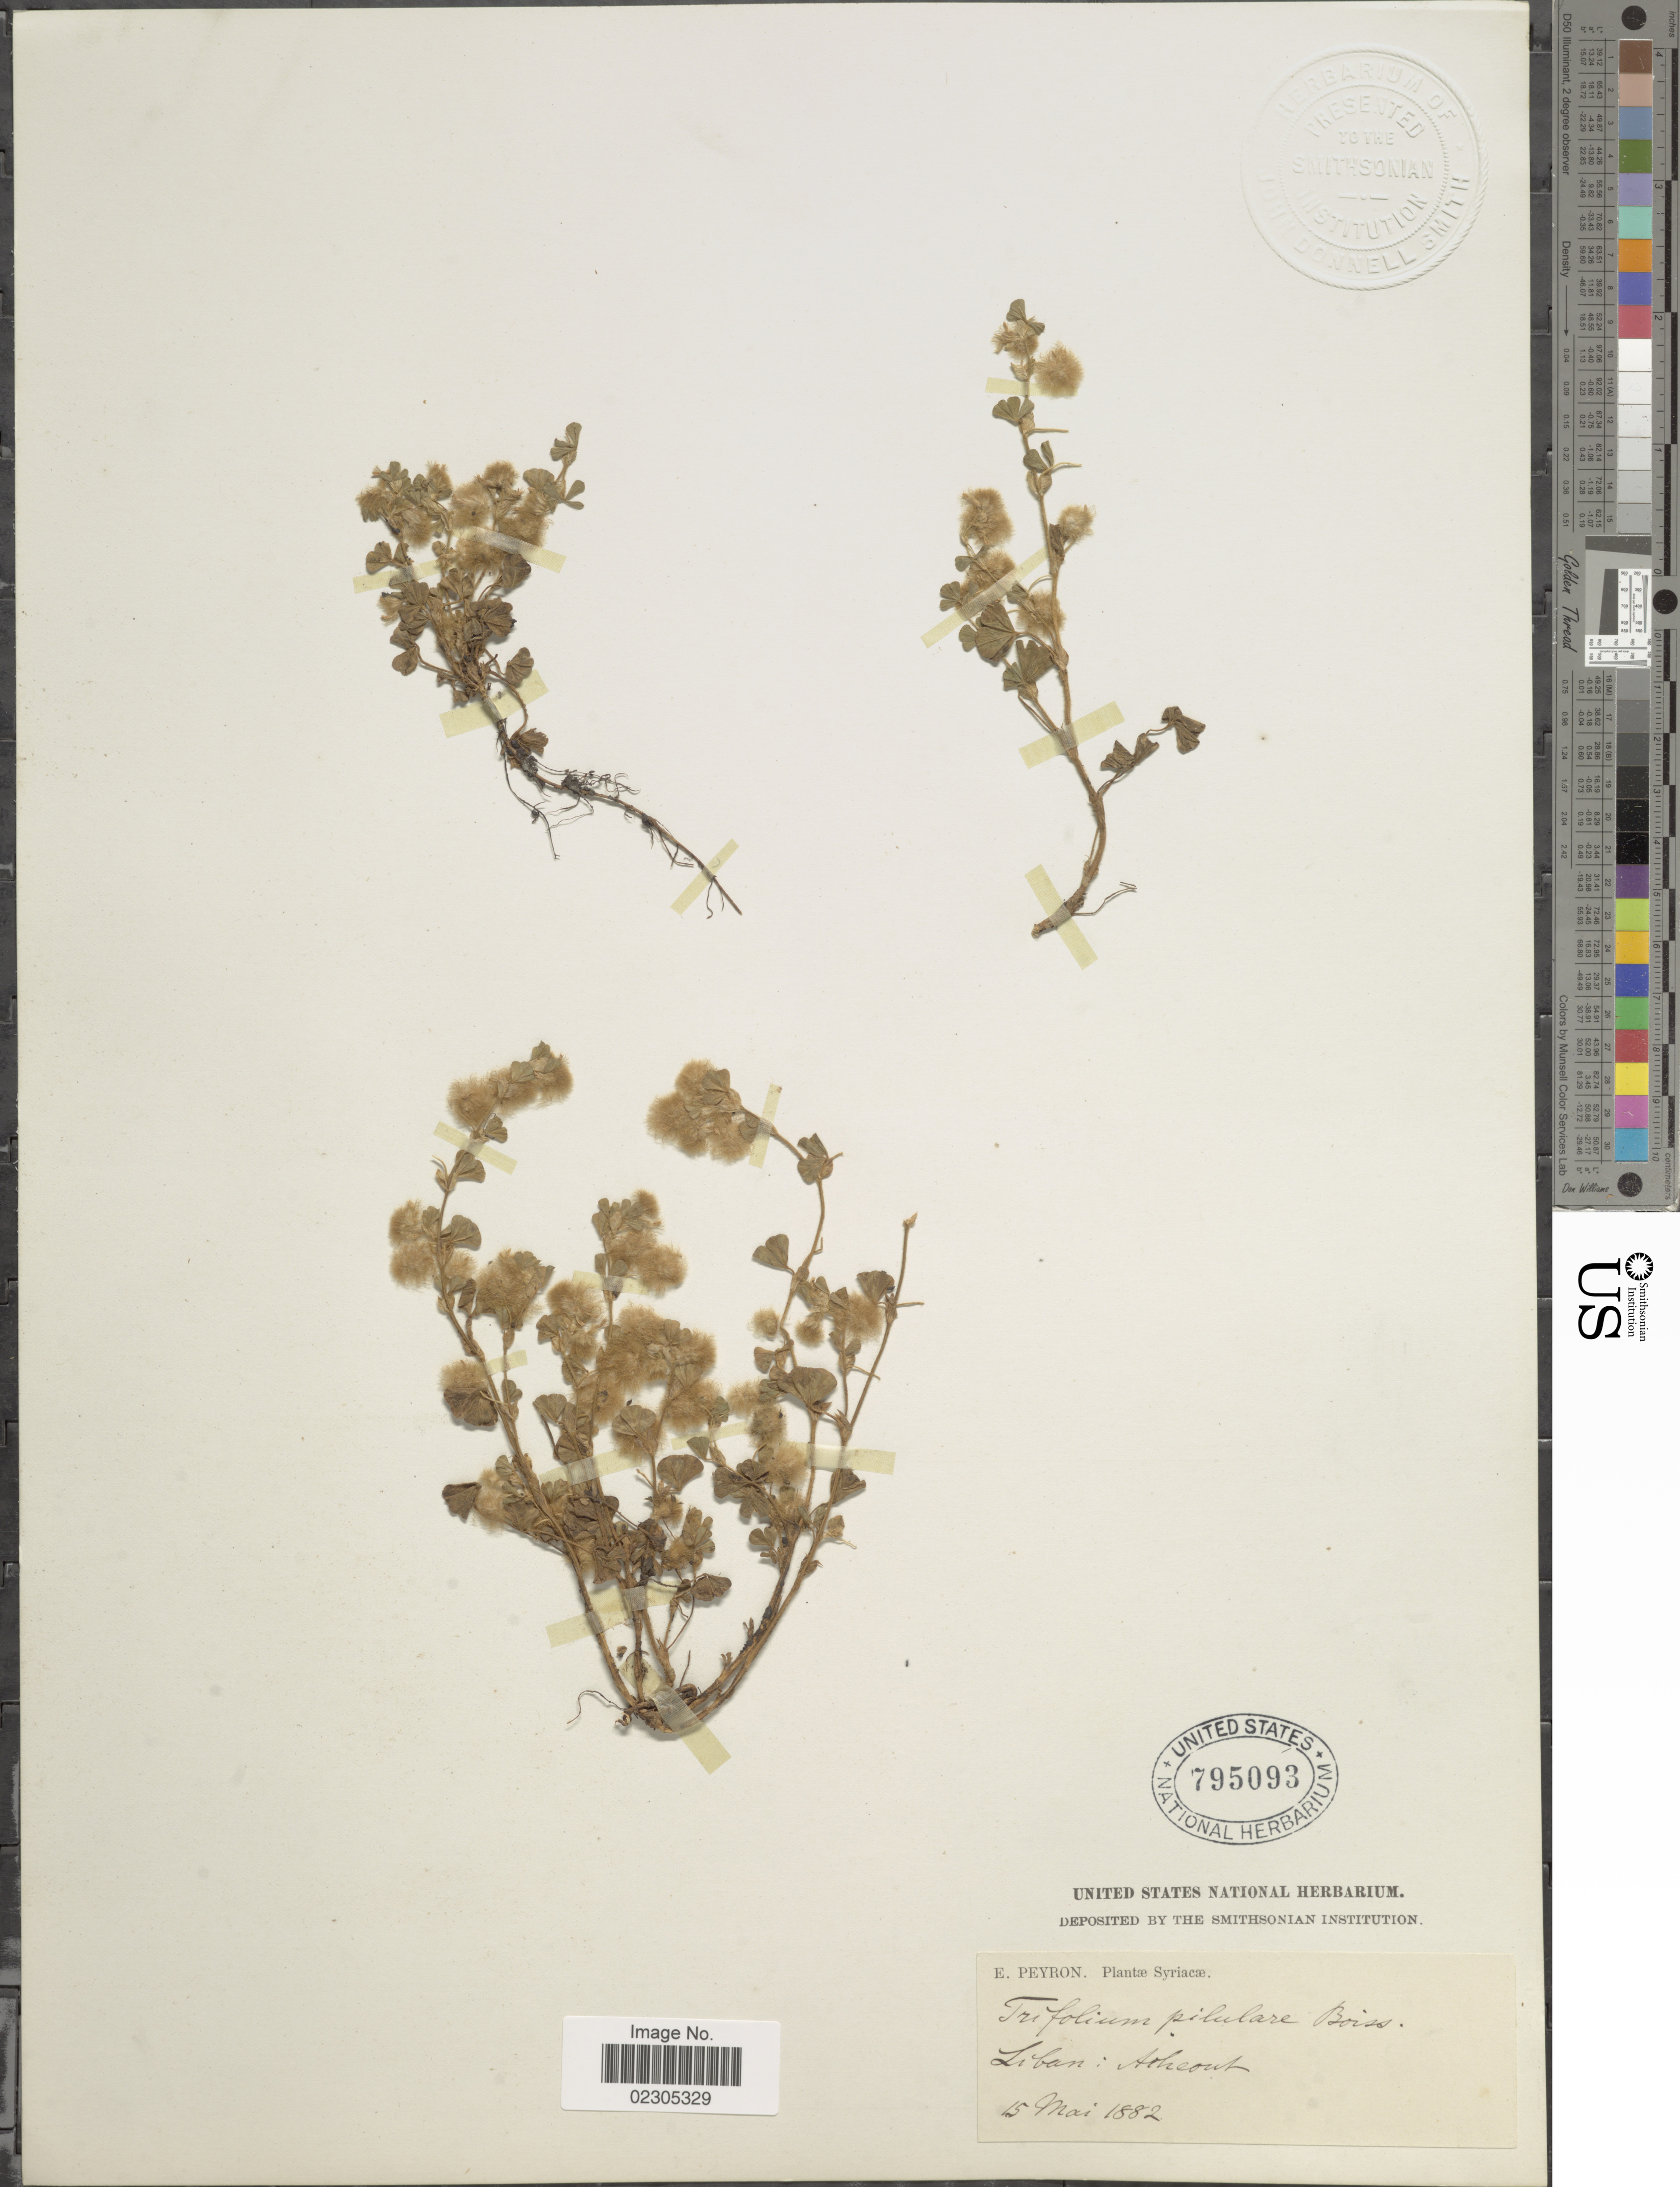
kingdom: Plantae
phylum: Tracheophyta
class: Magnoliopsida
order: Fabales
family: Fabaceae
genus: Trifolium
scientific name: Trifolium pilulare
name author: Boiss.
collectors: E. Peyron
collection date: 1882-05-15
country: Syria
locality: Liban: Acheout [interpreted]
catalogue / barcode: US 795093